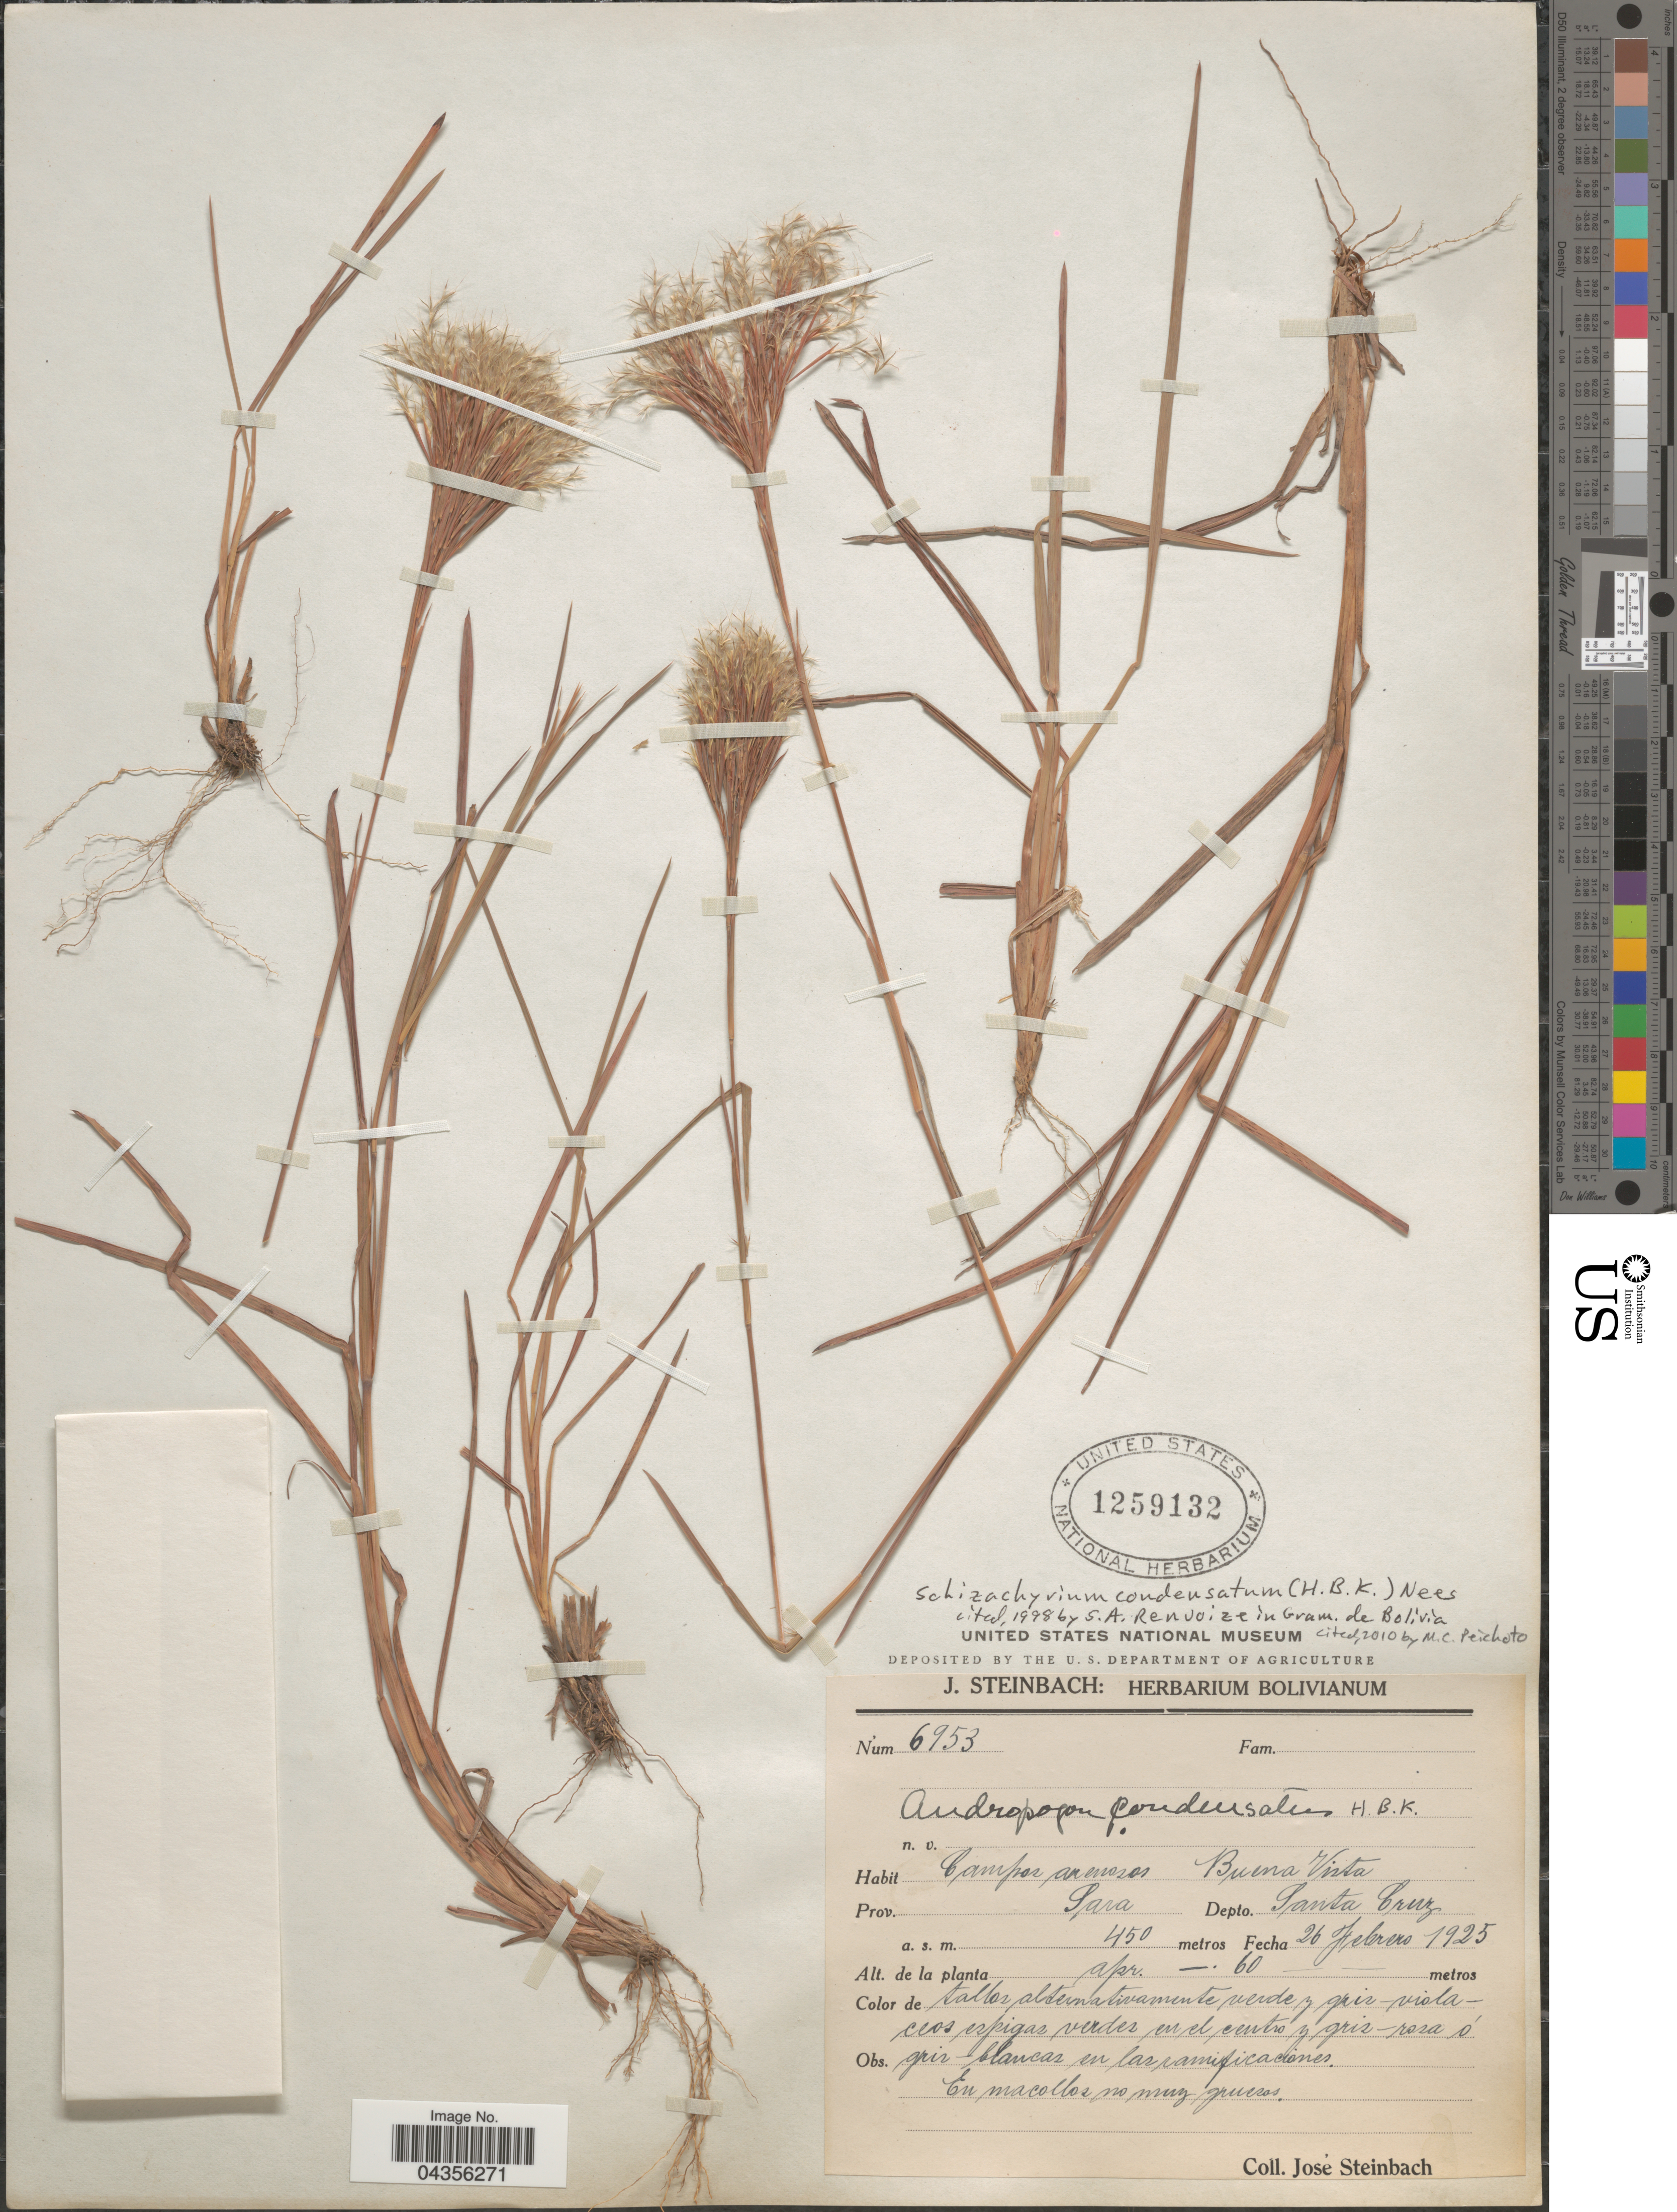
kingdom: Plantae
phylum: Tracheophyta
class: Liliopsida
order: Poales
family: Poaceae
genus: Schizachyrium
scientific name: Schizachyrium condensatum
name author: (Kunth) Nees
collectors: J. Steinbach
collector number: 6953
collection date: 1925-02-26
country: Bolivia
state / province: Santa Cruz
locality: Campos arenosos. Buenavista. Prov. Sara. Depto. Santa Cruz.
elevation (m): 450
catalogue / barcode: US 1259132